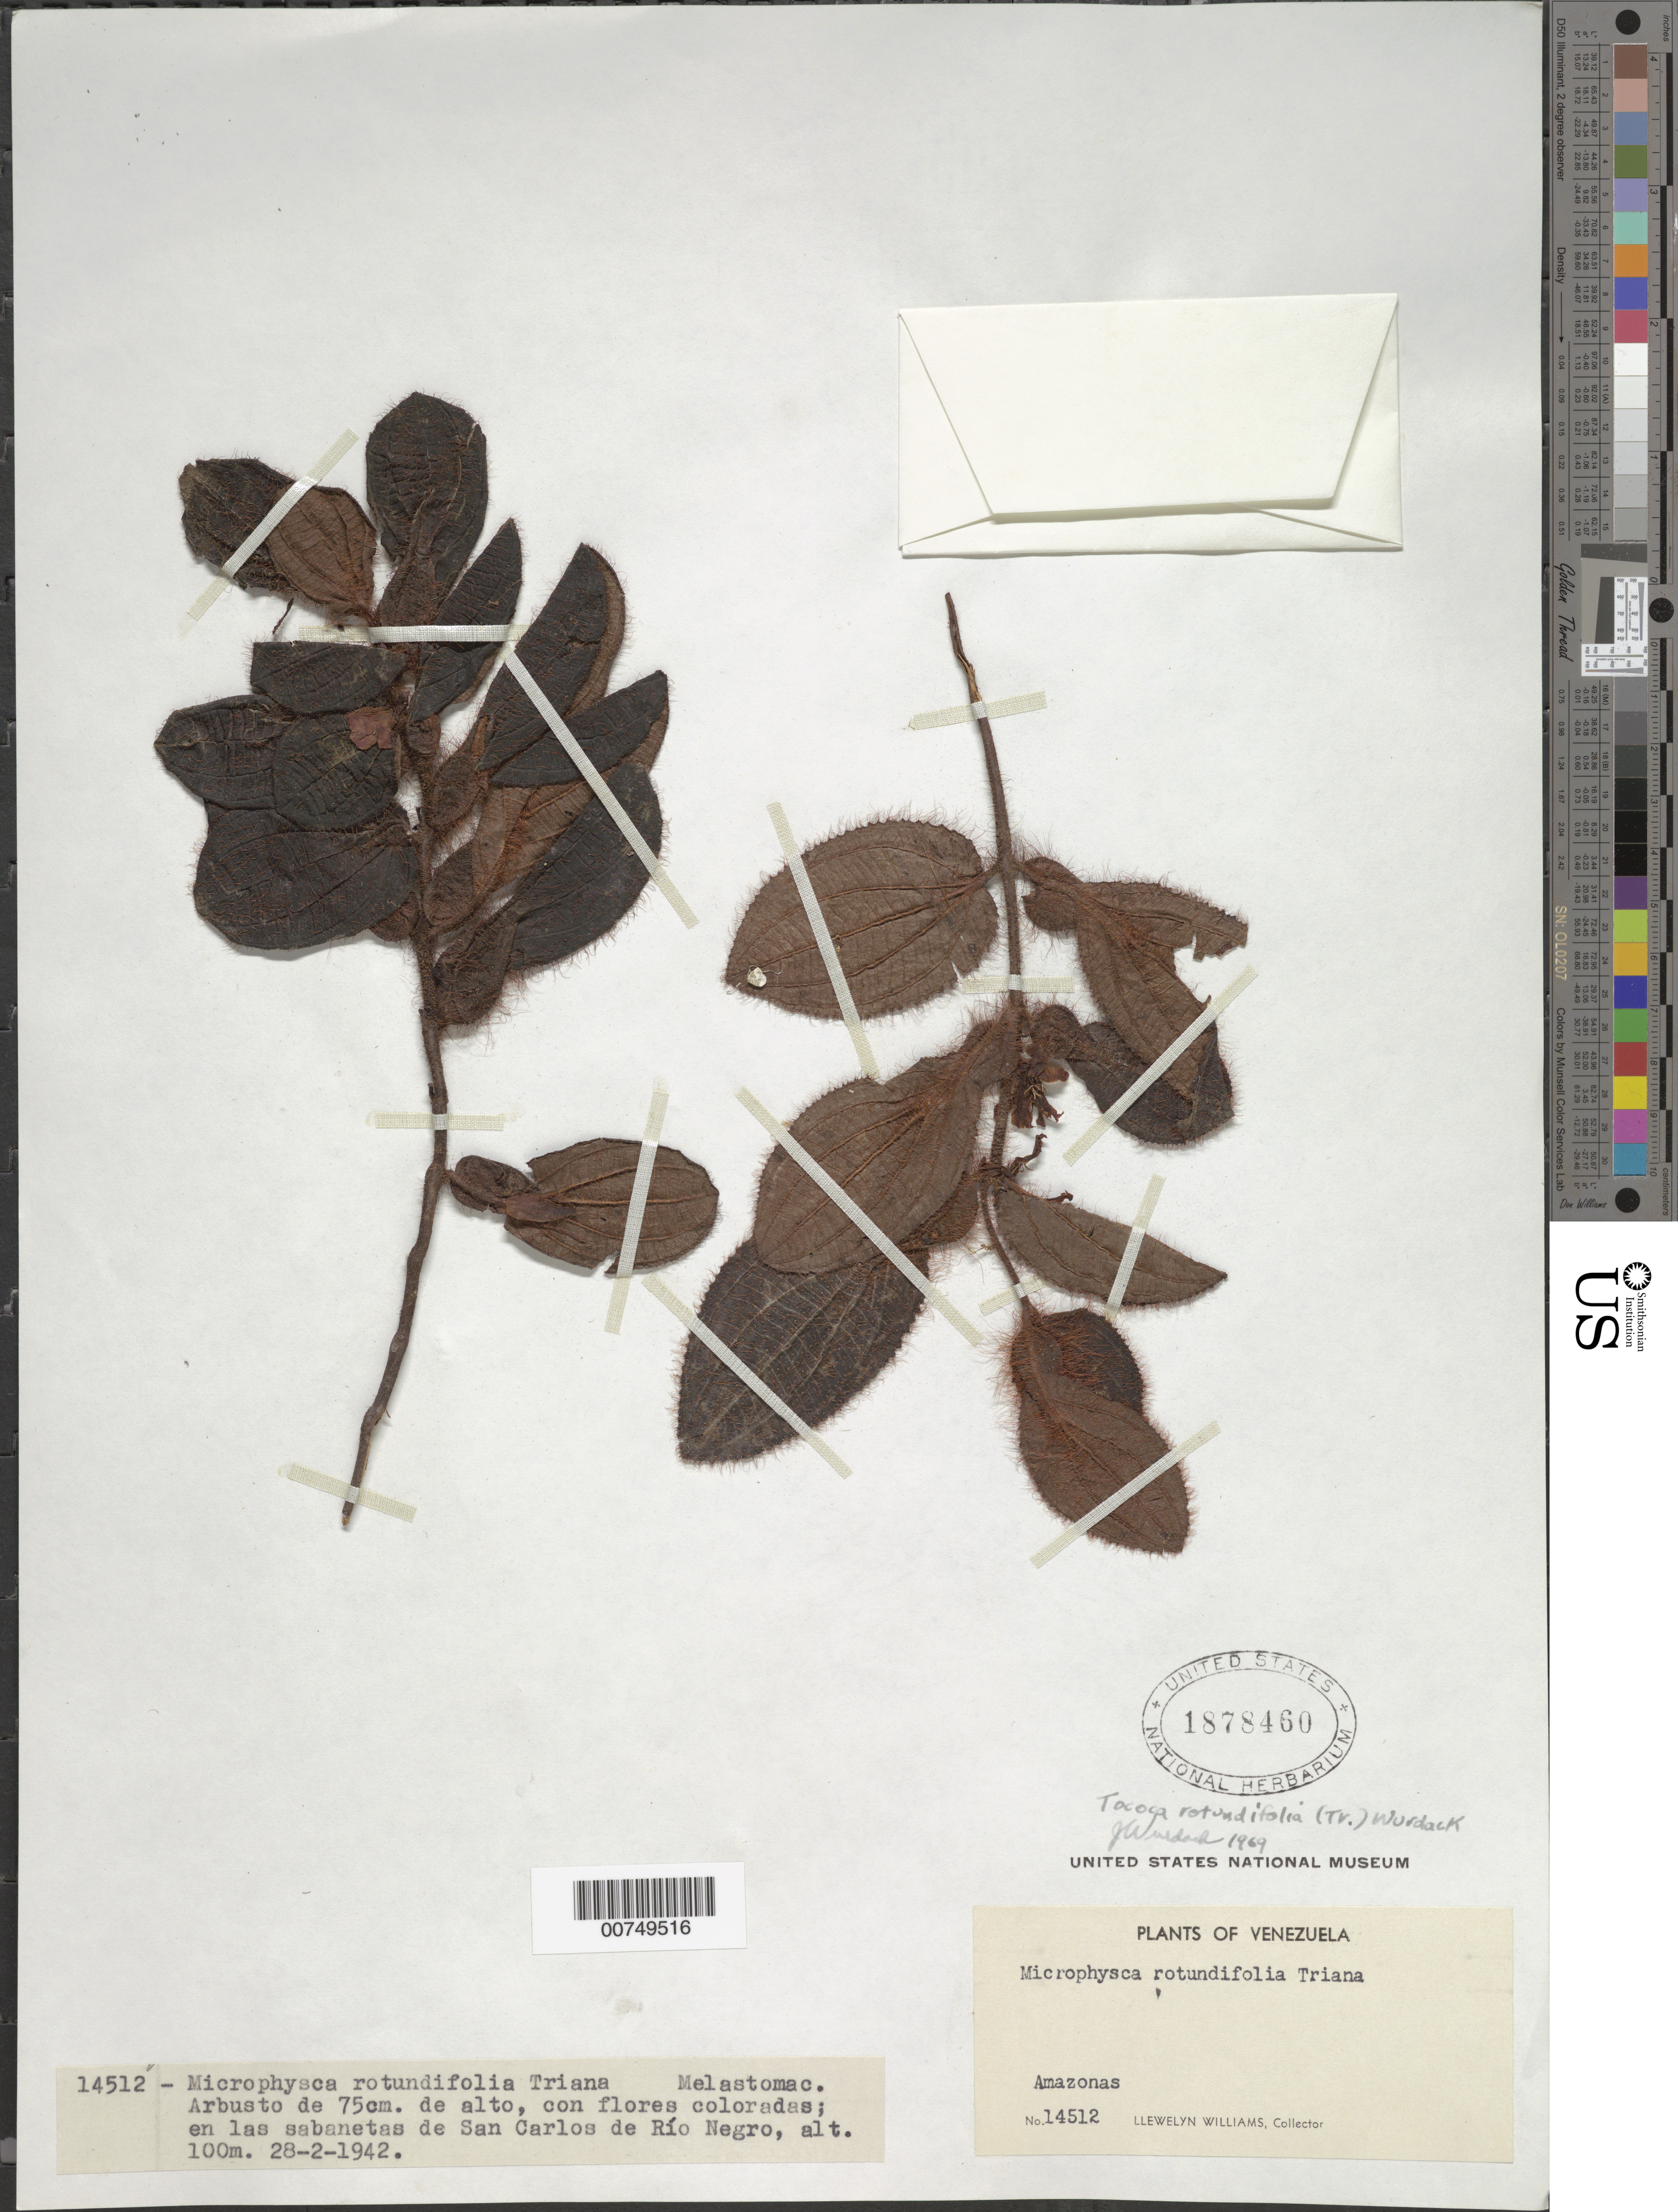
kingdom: Plantae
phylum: Tracheophyta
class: Magnoliopsida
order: Myrtales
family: Melastomataceae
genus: Tococa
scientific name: Tococa rotundifolia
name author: (Triana) Wurdack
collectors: Ll. Williams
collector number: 14512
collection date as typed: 28-Feb-42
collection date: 1942-02-28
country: Venezuela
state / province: Amazonas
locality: San Carlos de Río Negro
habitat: Sabanetas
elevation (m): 100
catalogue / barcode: US 1878460